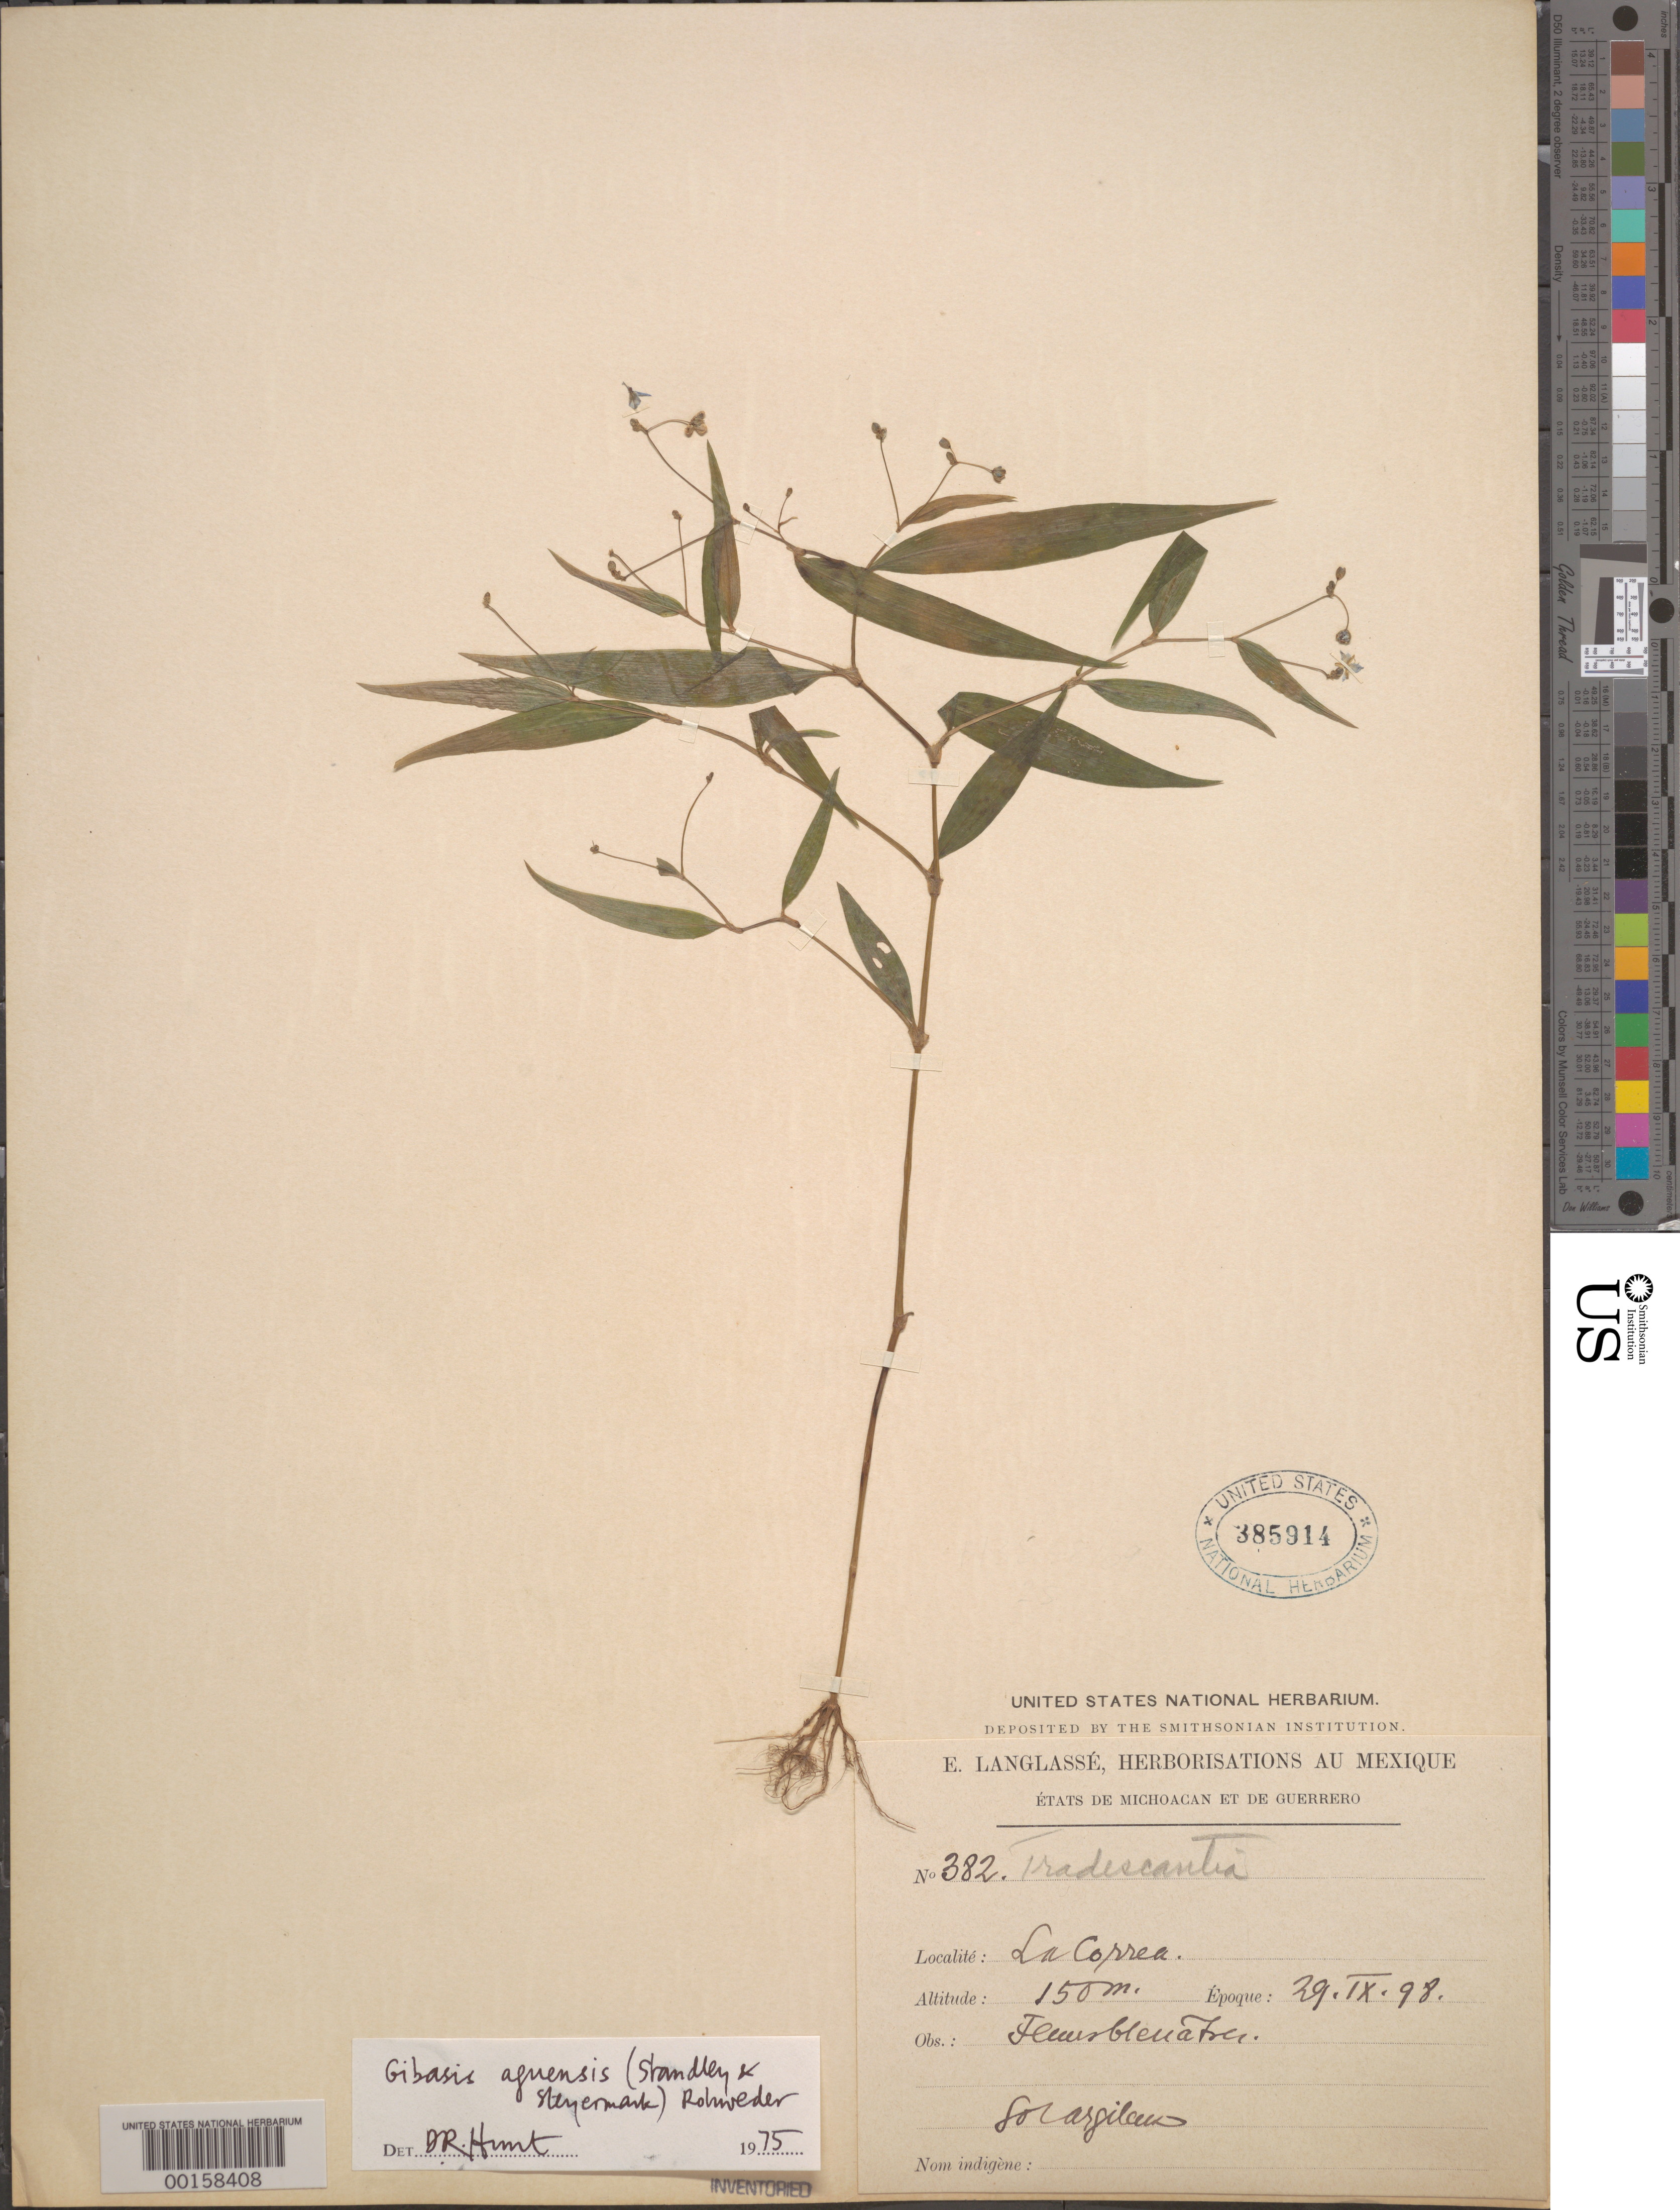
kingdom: Plantae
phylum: Tracheophyta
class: Liliopsida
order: Commelinales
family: Commelinaceae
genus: Gibasis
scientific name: Gibasis aguensis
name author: (Standl. & Steyerm.) Rohweder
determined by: Hunt, D. R.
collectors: E. Langlassé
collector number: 382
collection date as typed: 29 Sep 1898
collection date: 1898-09-29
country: Mexico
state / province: Michoacán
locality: La Correa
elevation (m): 150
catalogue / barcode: US 385914